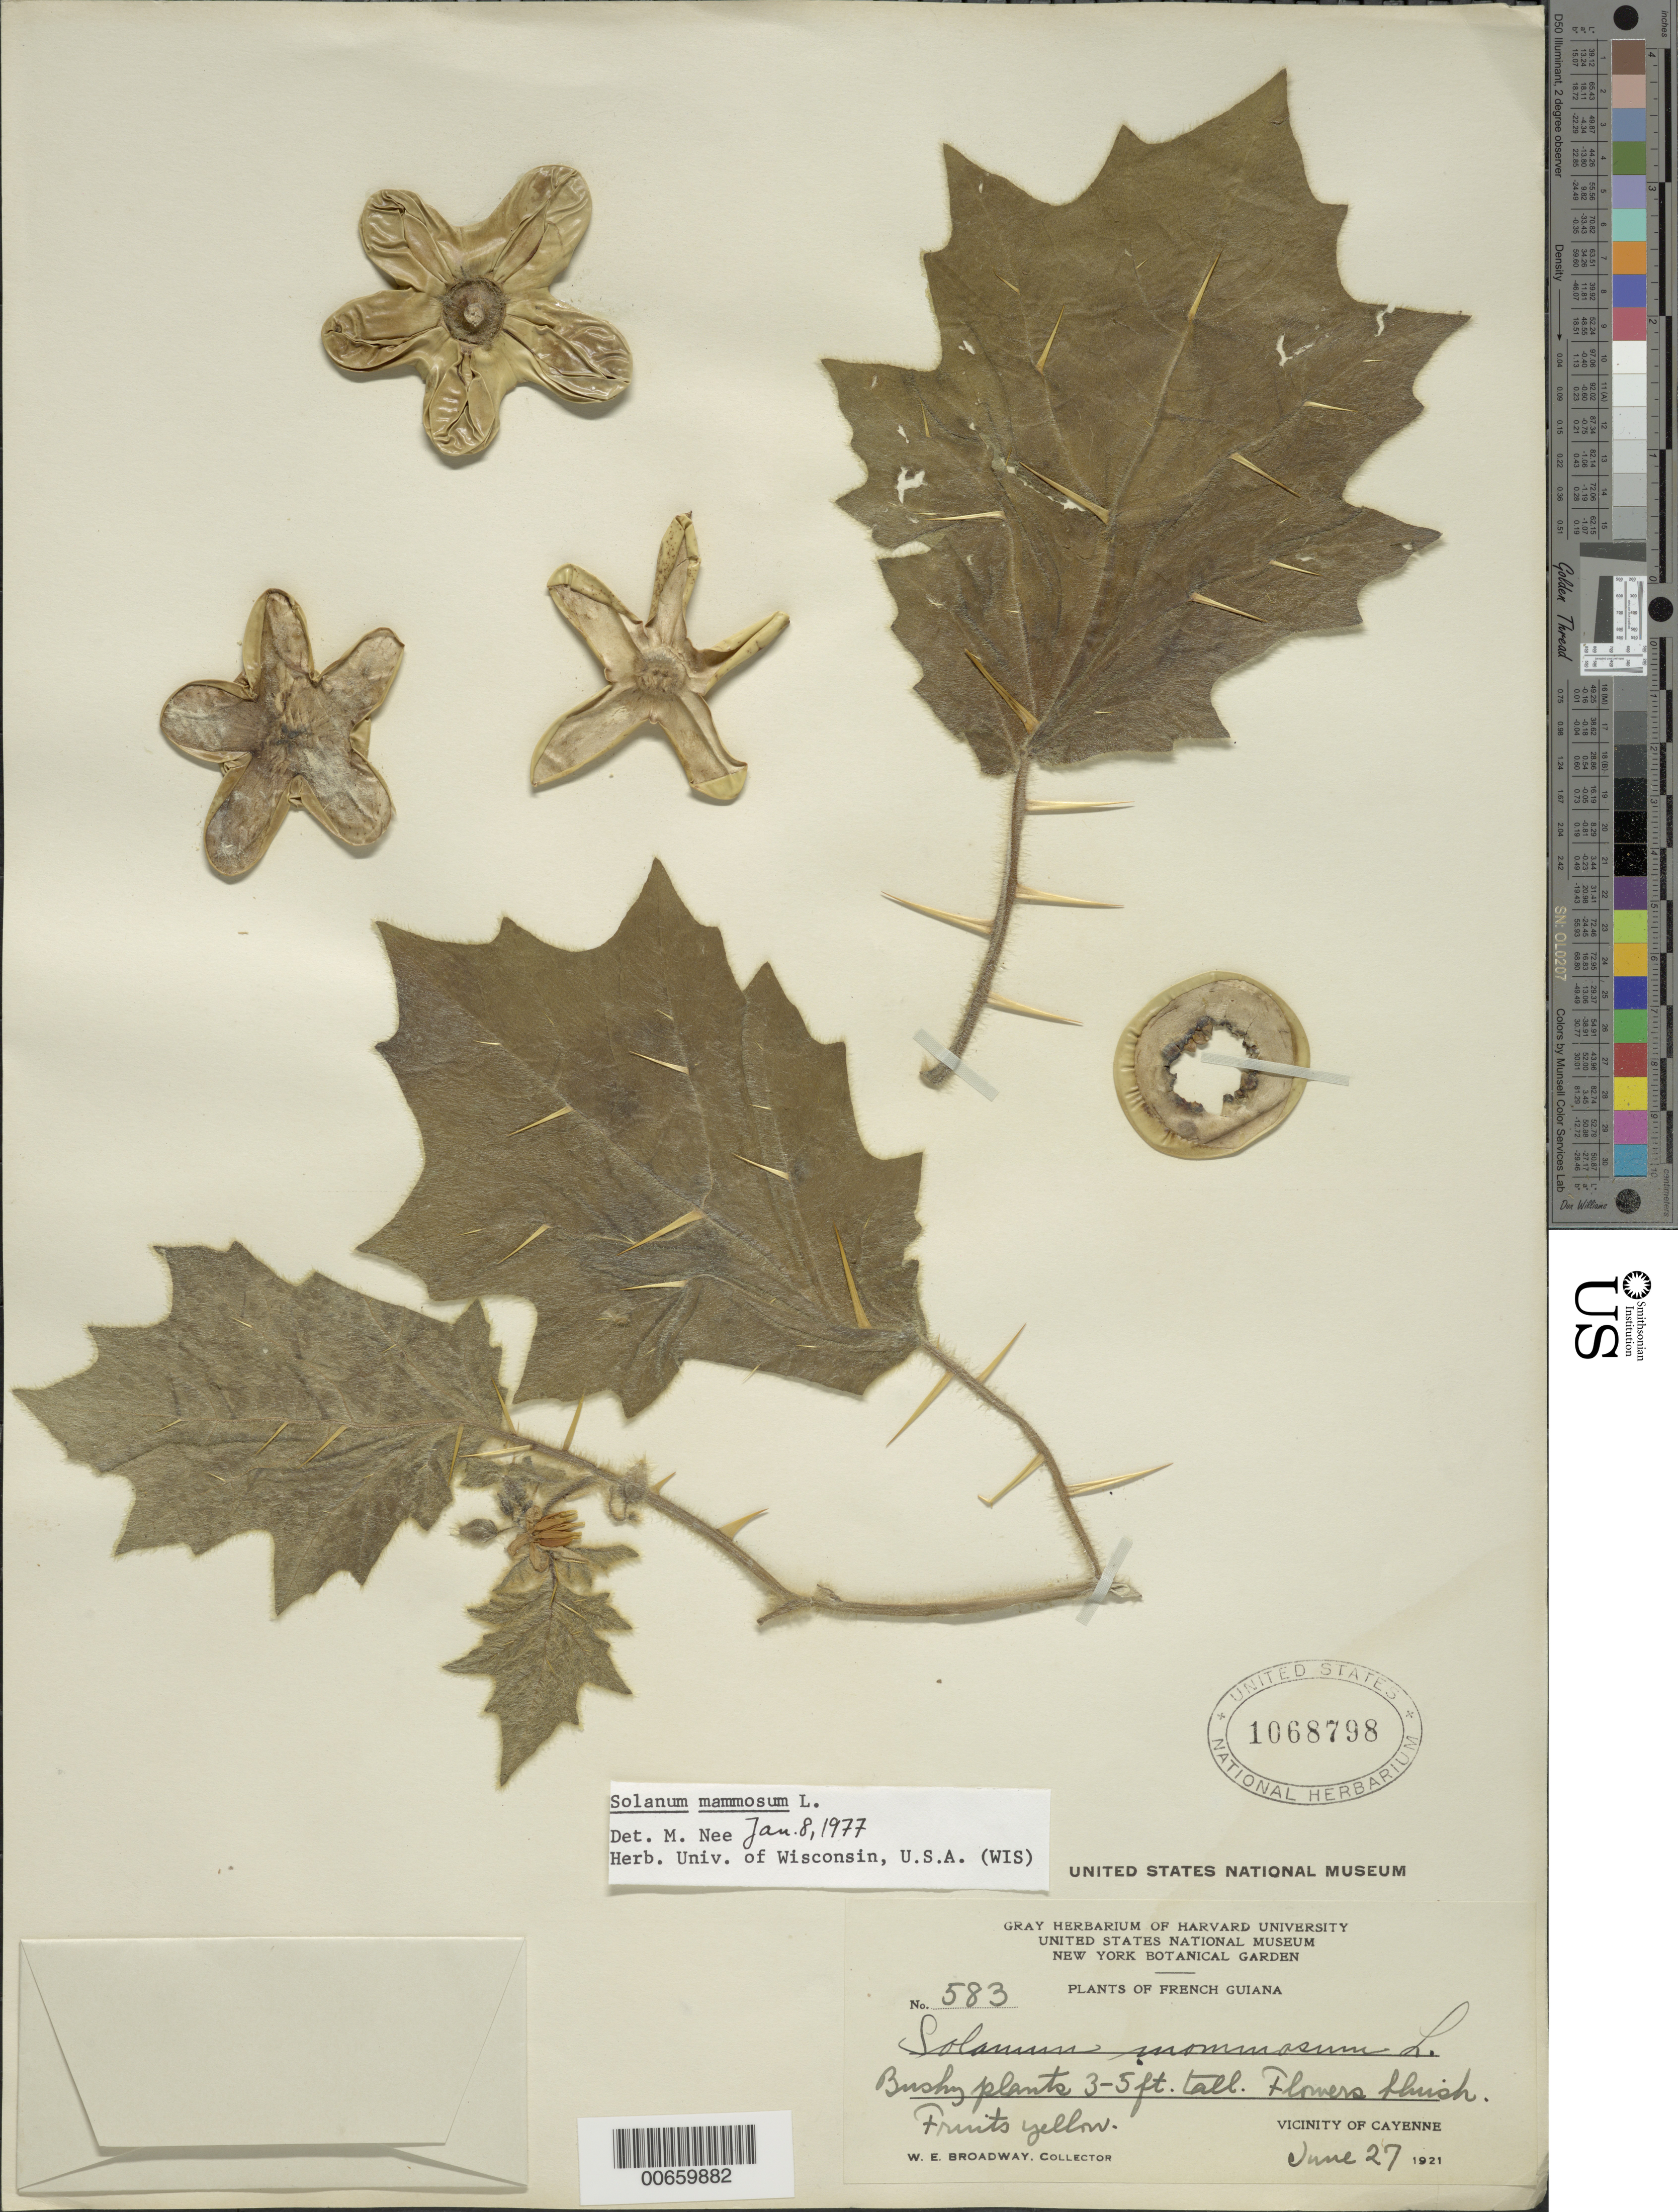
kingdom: Plantae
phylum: Tracheophyta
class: Magnoliopsida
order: Solanales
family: Solanaceae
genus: Solanum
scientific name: Solanum mammosum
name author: L.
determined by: Nee, Michael H.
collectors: W. E. Broadway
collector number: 583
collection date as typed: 6 Jun 1921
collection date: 1921-06-06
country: French Guiana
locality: Cayenne, vic.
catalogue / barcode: US 1068798